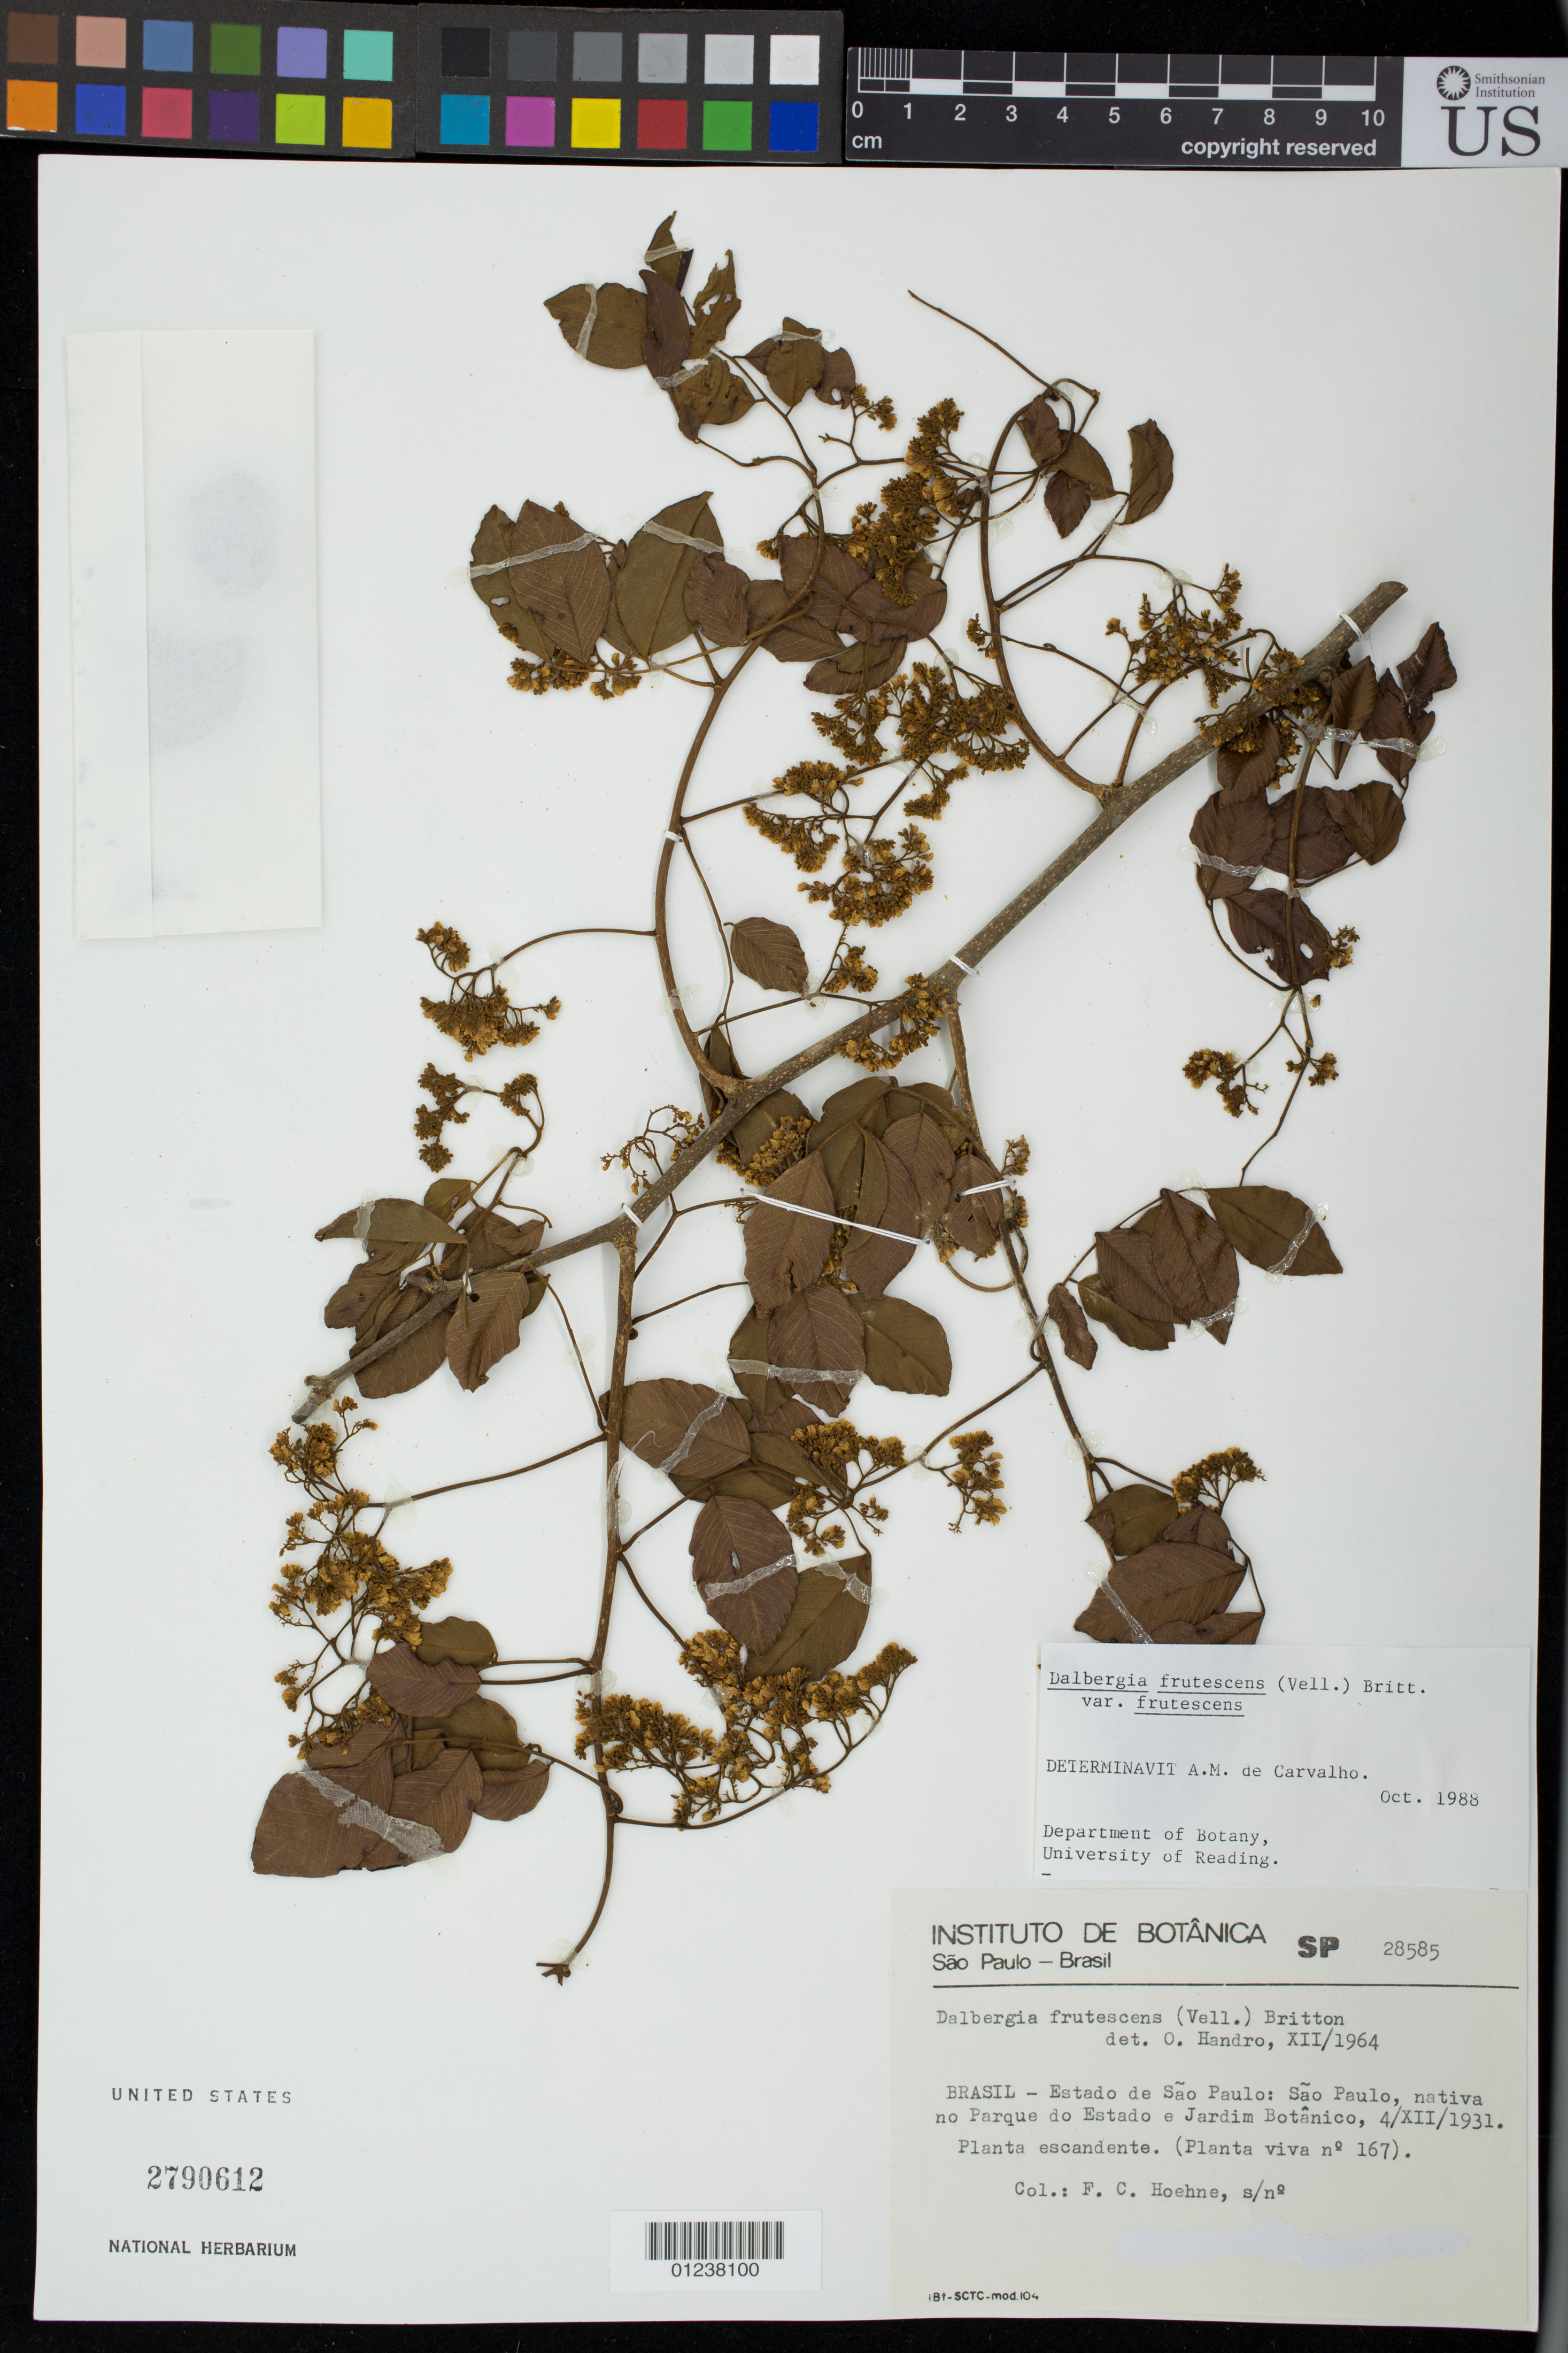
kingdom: Plantae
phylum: Tracheophyta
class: Magnoliopsida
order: Fabales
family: Fabaceae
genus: Dalbergia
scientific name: Dalbergia frutescens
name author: (Vell.) Britton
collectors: F. C. Hoehne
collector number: s.n. / SP 28585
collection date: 1931-12-04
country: Brazil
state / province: Sao Paulo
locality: Sao Paulo, nativa no Parque do Estado e Jardim Botanico.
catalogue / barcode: US 2790612